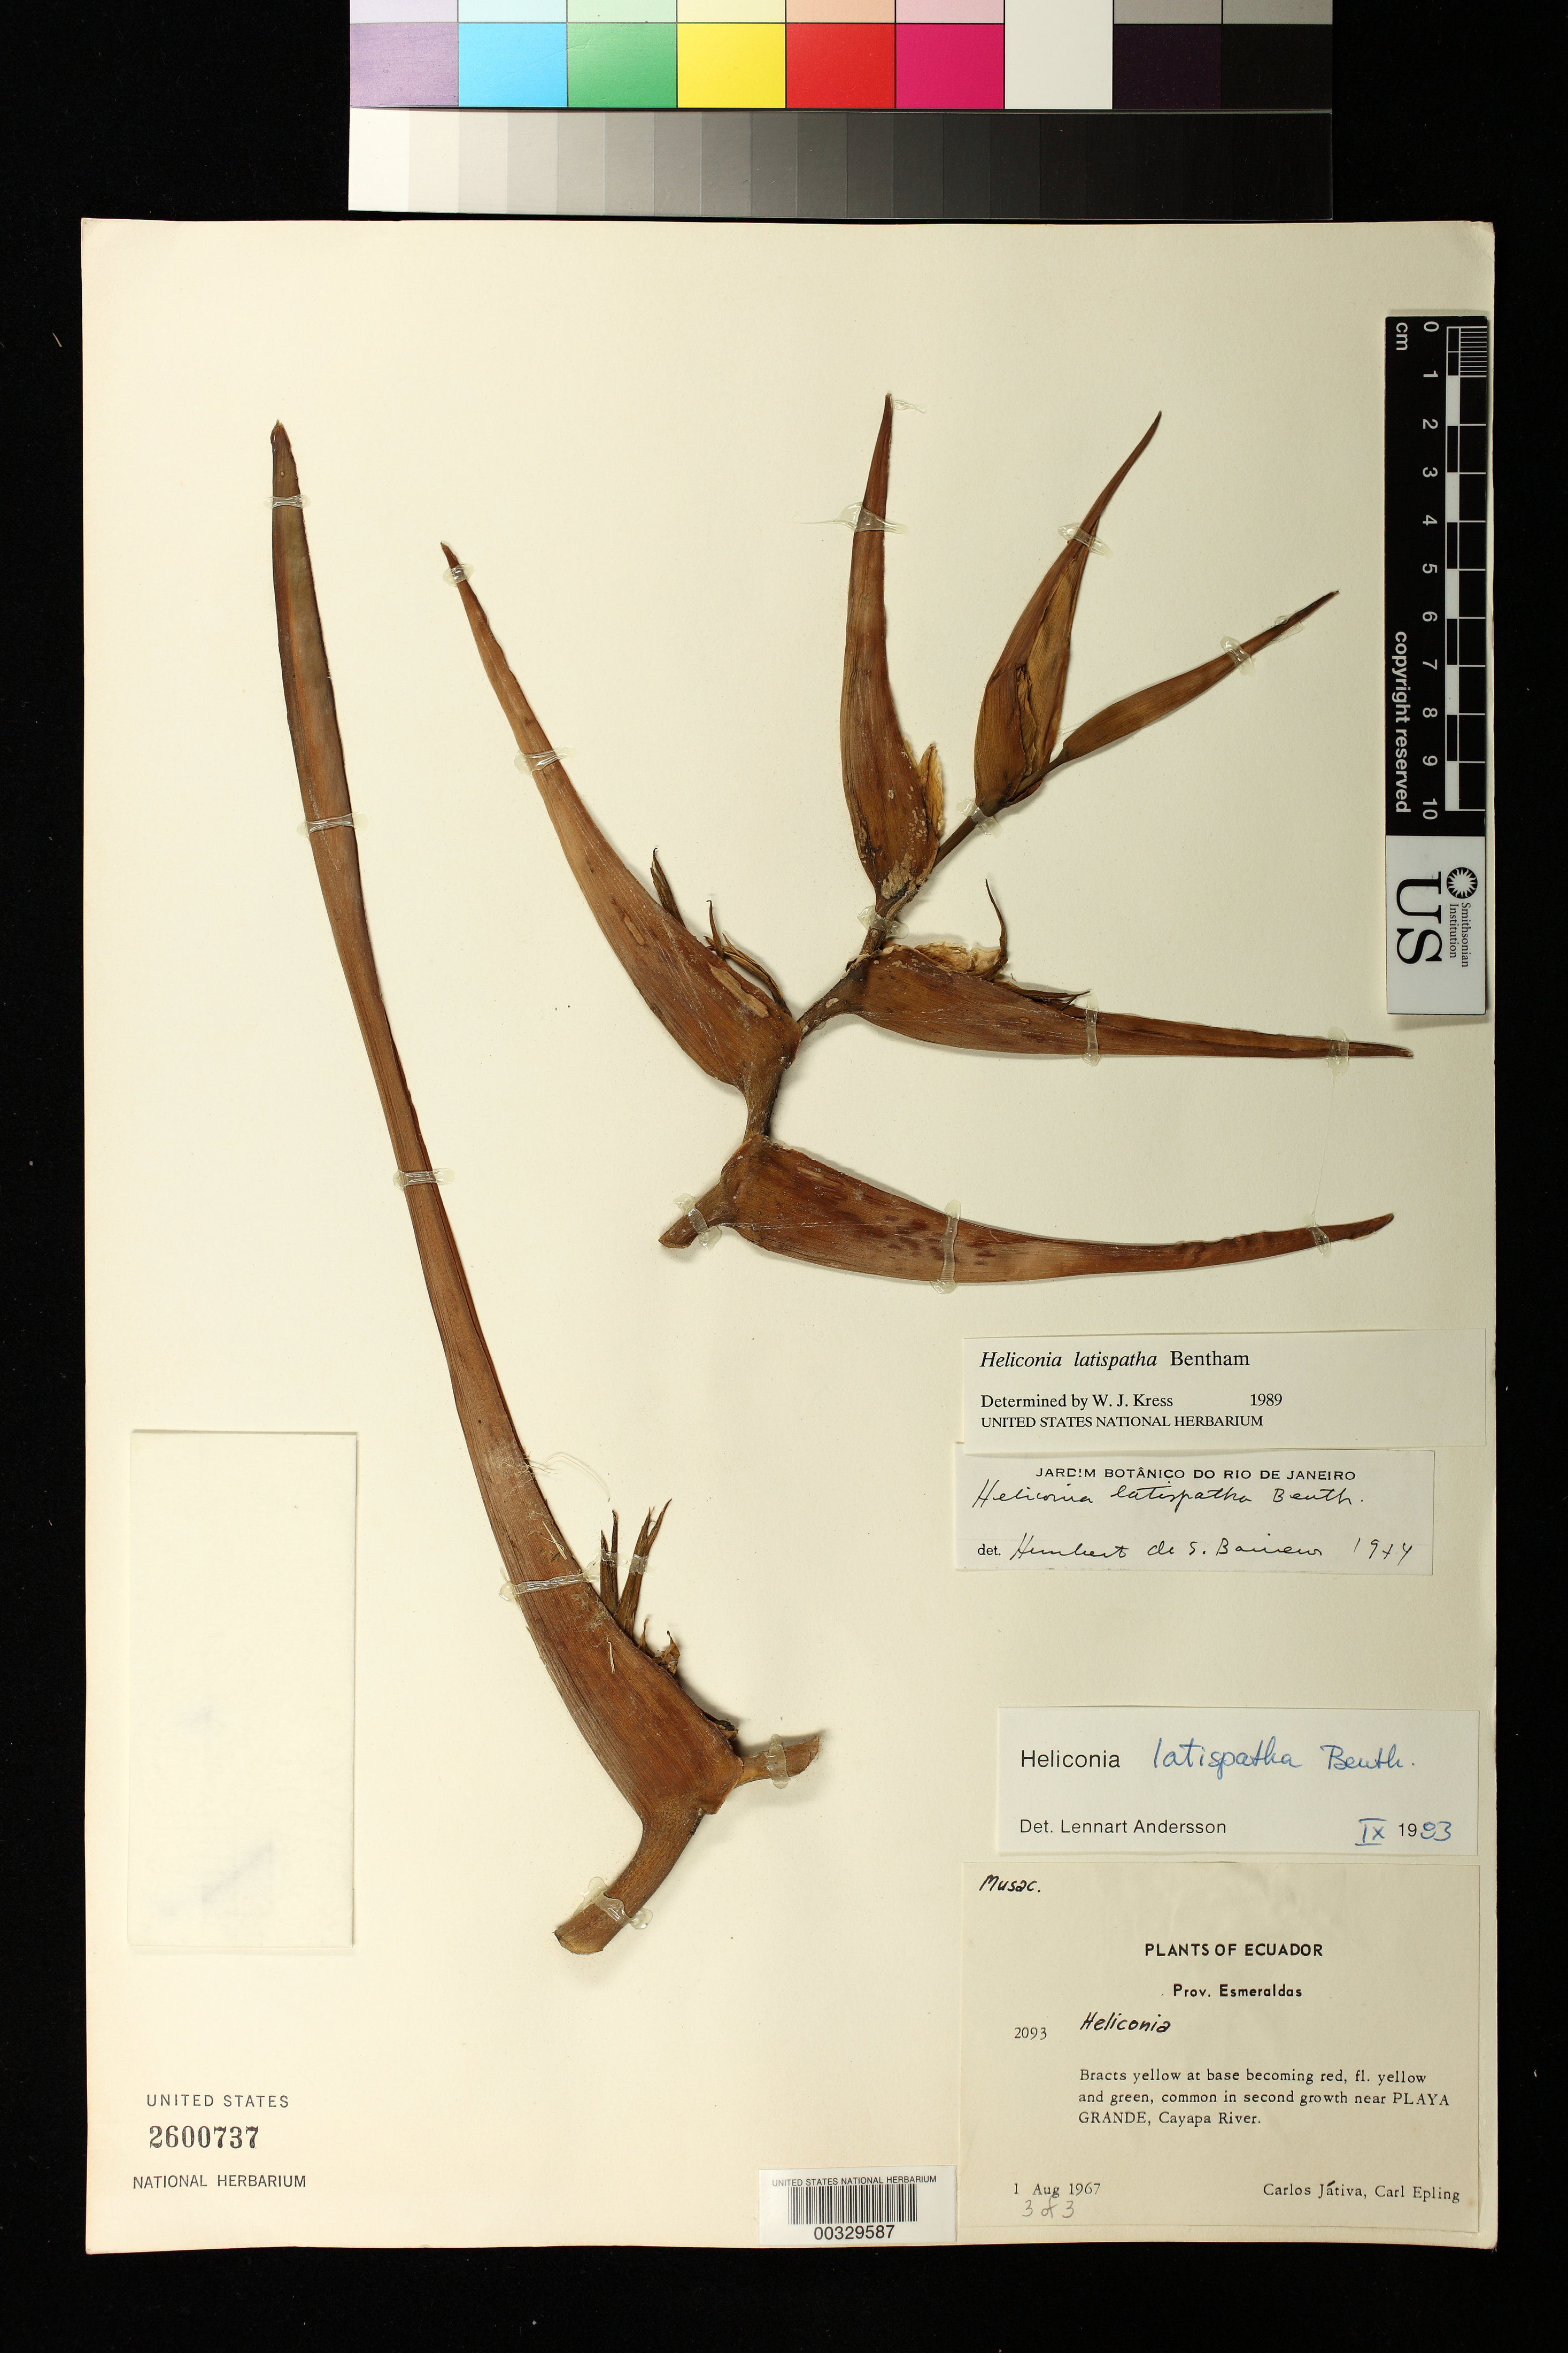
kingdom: Plantae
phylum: Tracheophyta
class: Liliopsida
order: Zingiberales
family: Heliconiaceae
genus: Heliconia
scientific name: Heliconia latispatha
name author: Benth.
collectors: C. D. Játiva & C. C. Epling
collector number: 2093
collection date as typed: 01 Aug 1967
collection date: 1967-08-01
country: Ecuador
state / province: Esmeraldas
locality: Common in second growth near Playa Grande, Cayapa River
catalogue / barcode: US 2600737